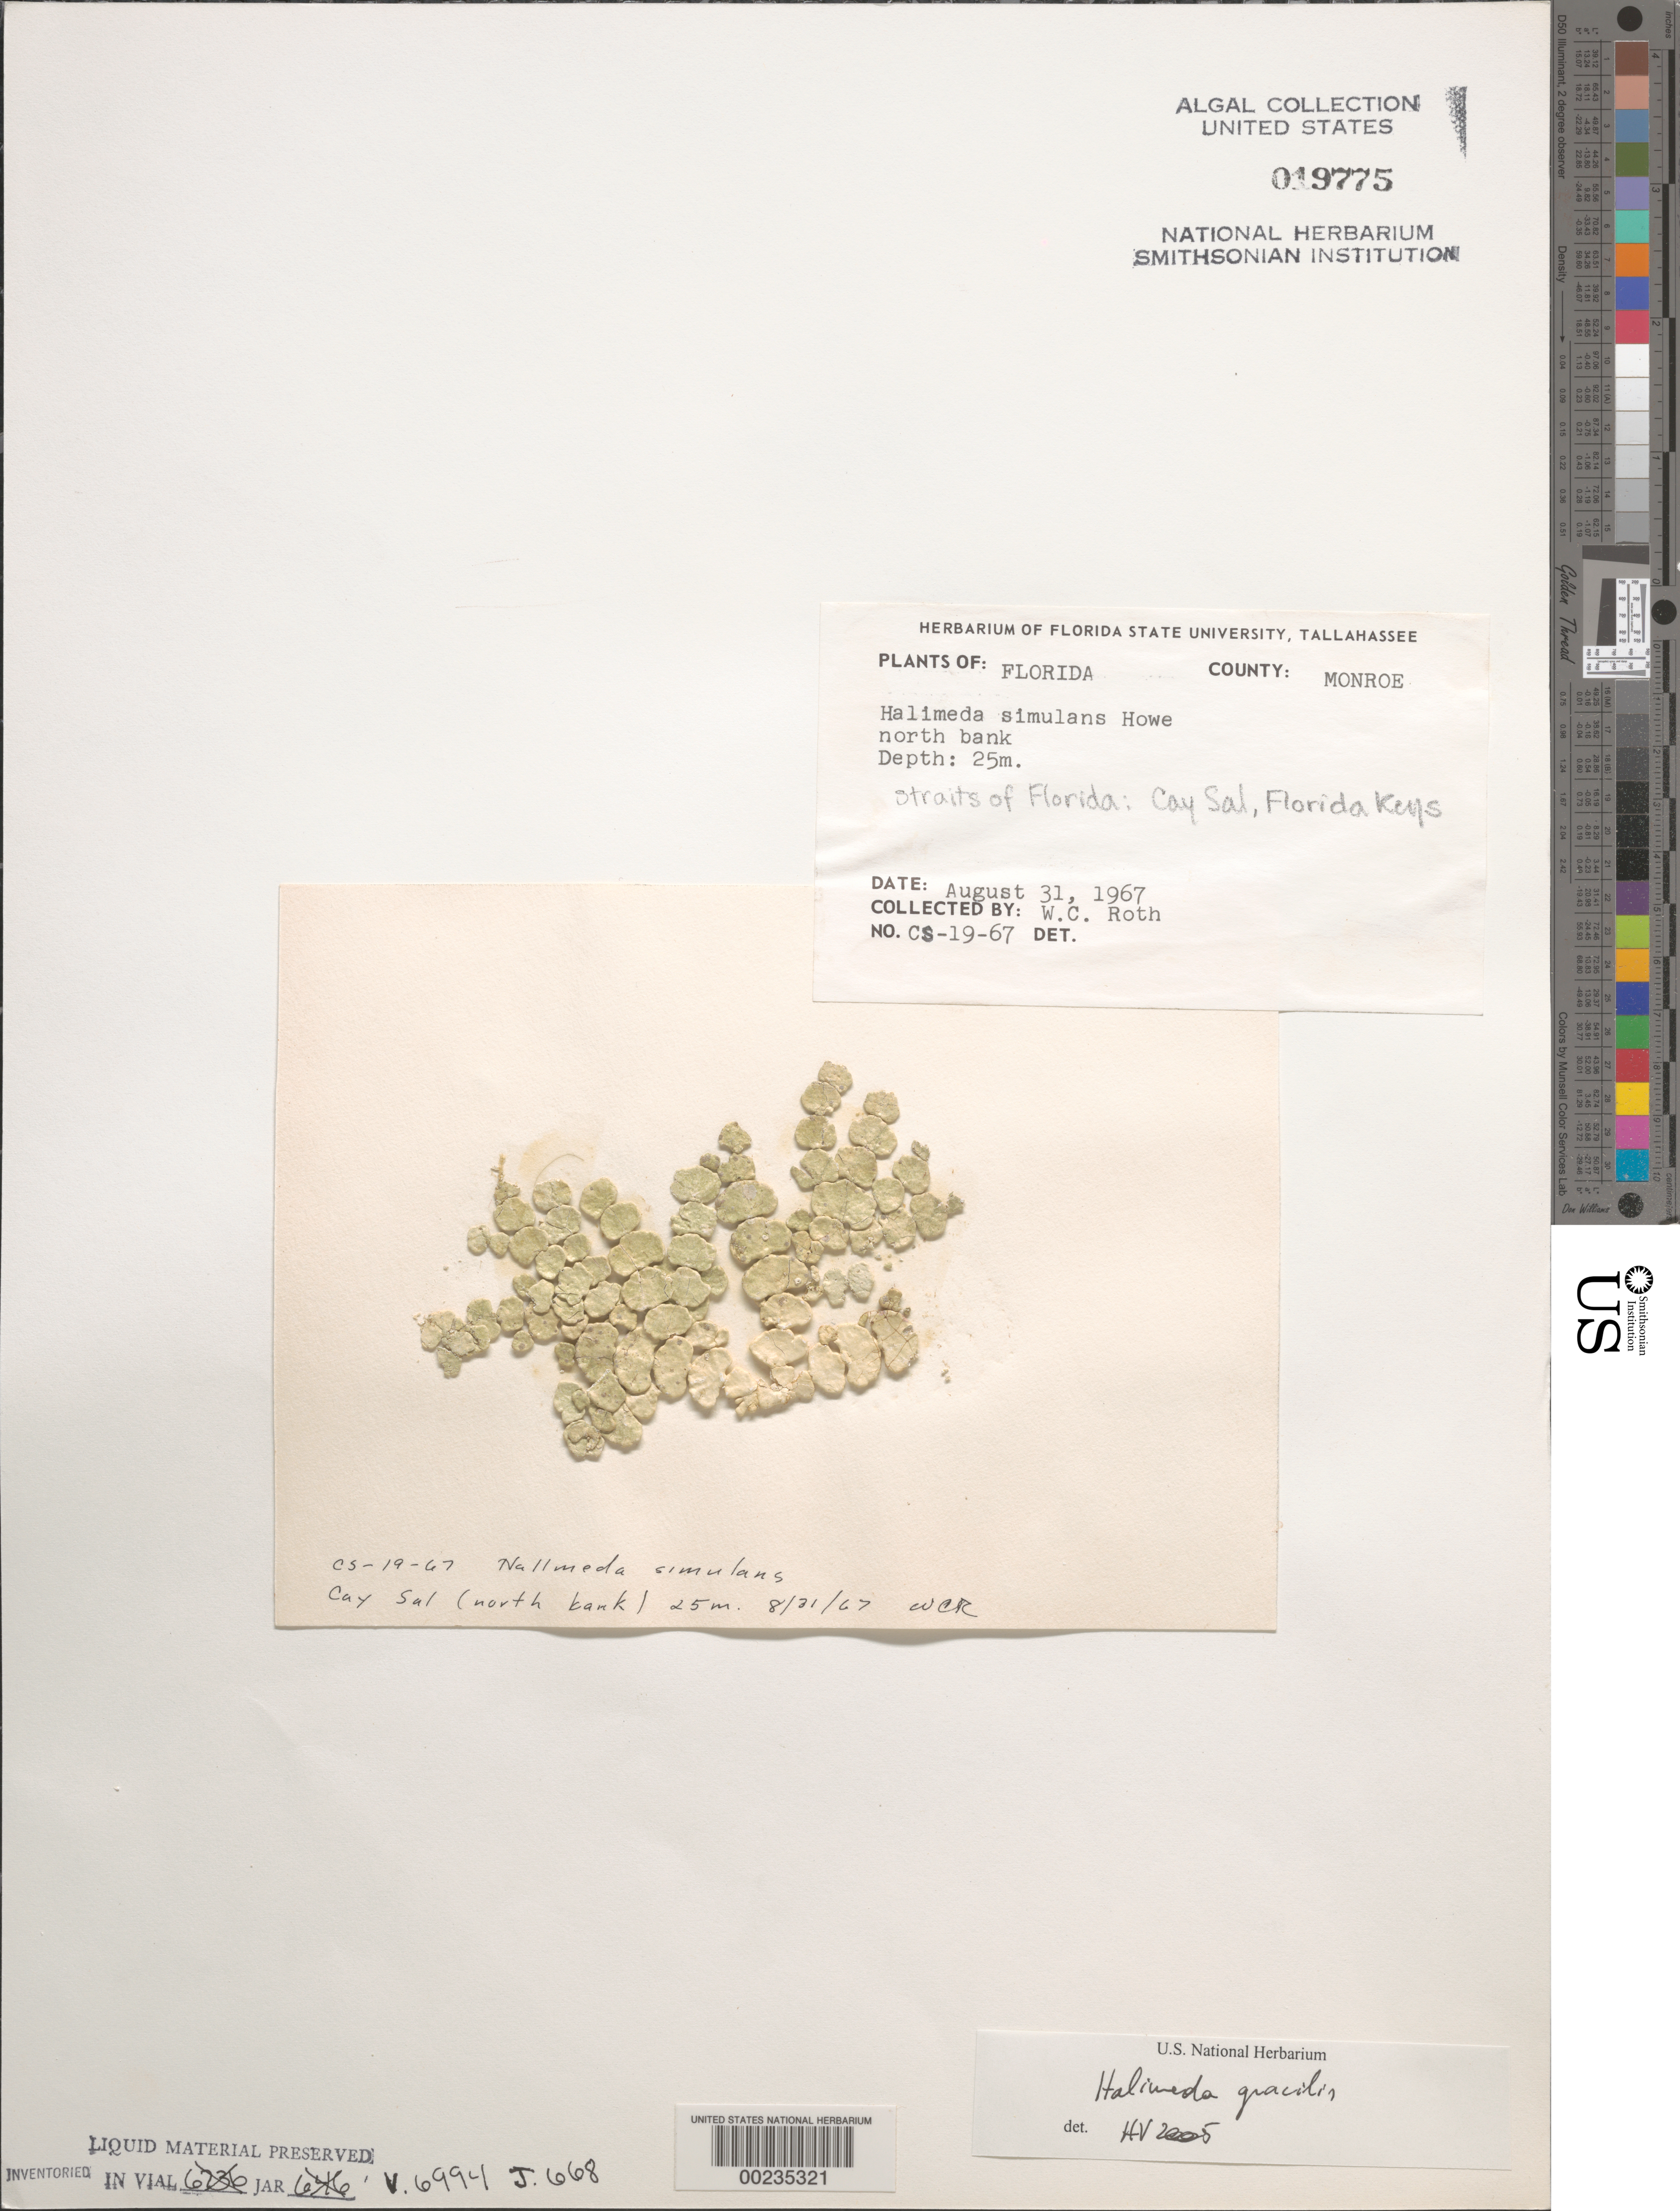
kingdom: Plantae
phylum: Chlorophyta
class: Ulvophyceae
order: Bryopsidales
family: Halimedaceae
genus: Halimeda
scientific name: Halimeda gracilis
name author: Harv. ex J. Agardh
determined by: Verbruggen, H.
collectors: W. C. Roth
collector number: CS-19-67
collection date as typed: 31 Aug 1967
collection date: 1967-08-31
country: United States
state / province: Florida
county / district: Monroe County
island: Cay Sal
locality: Straits of Florida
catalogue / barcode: US 19775